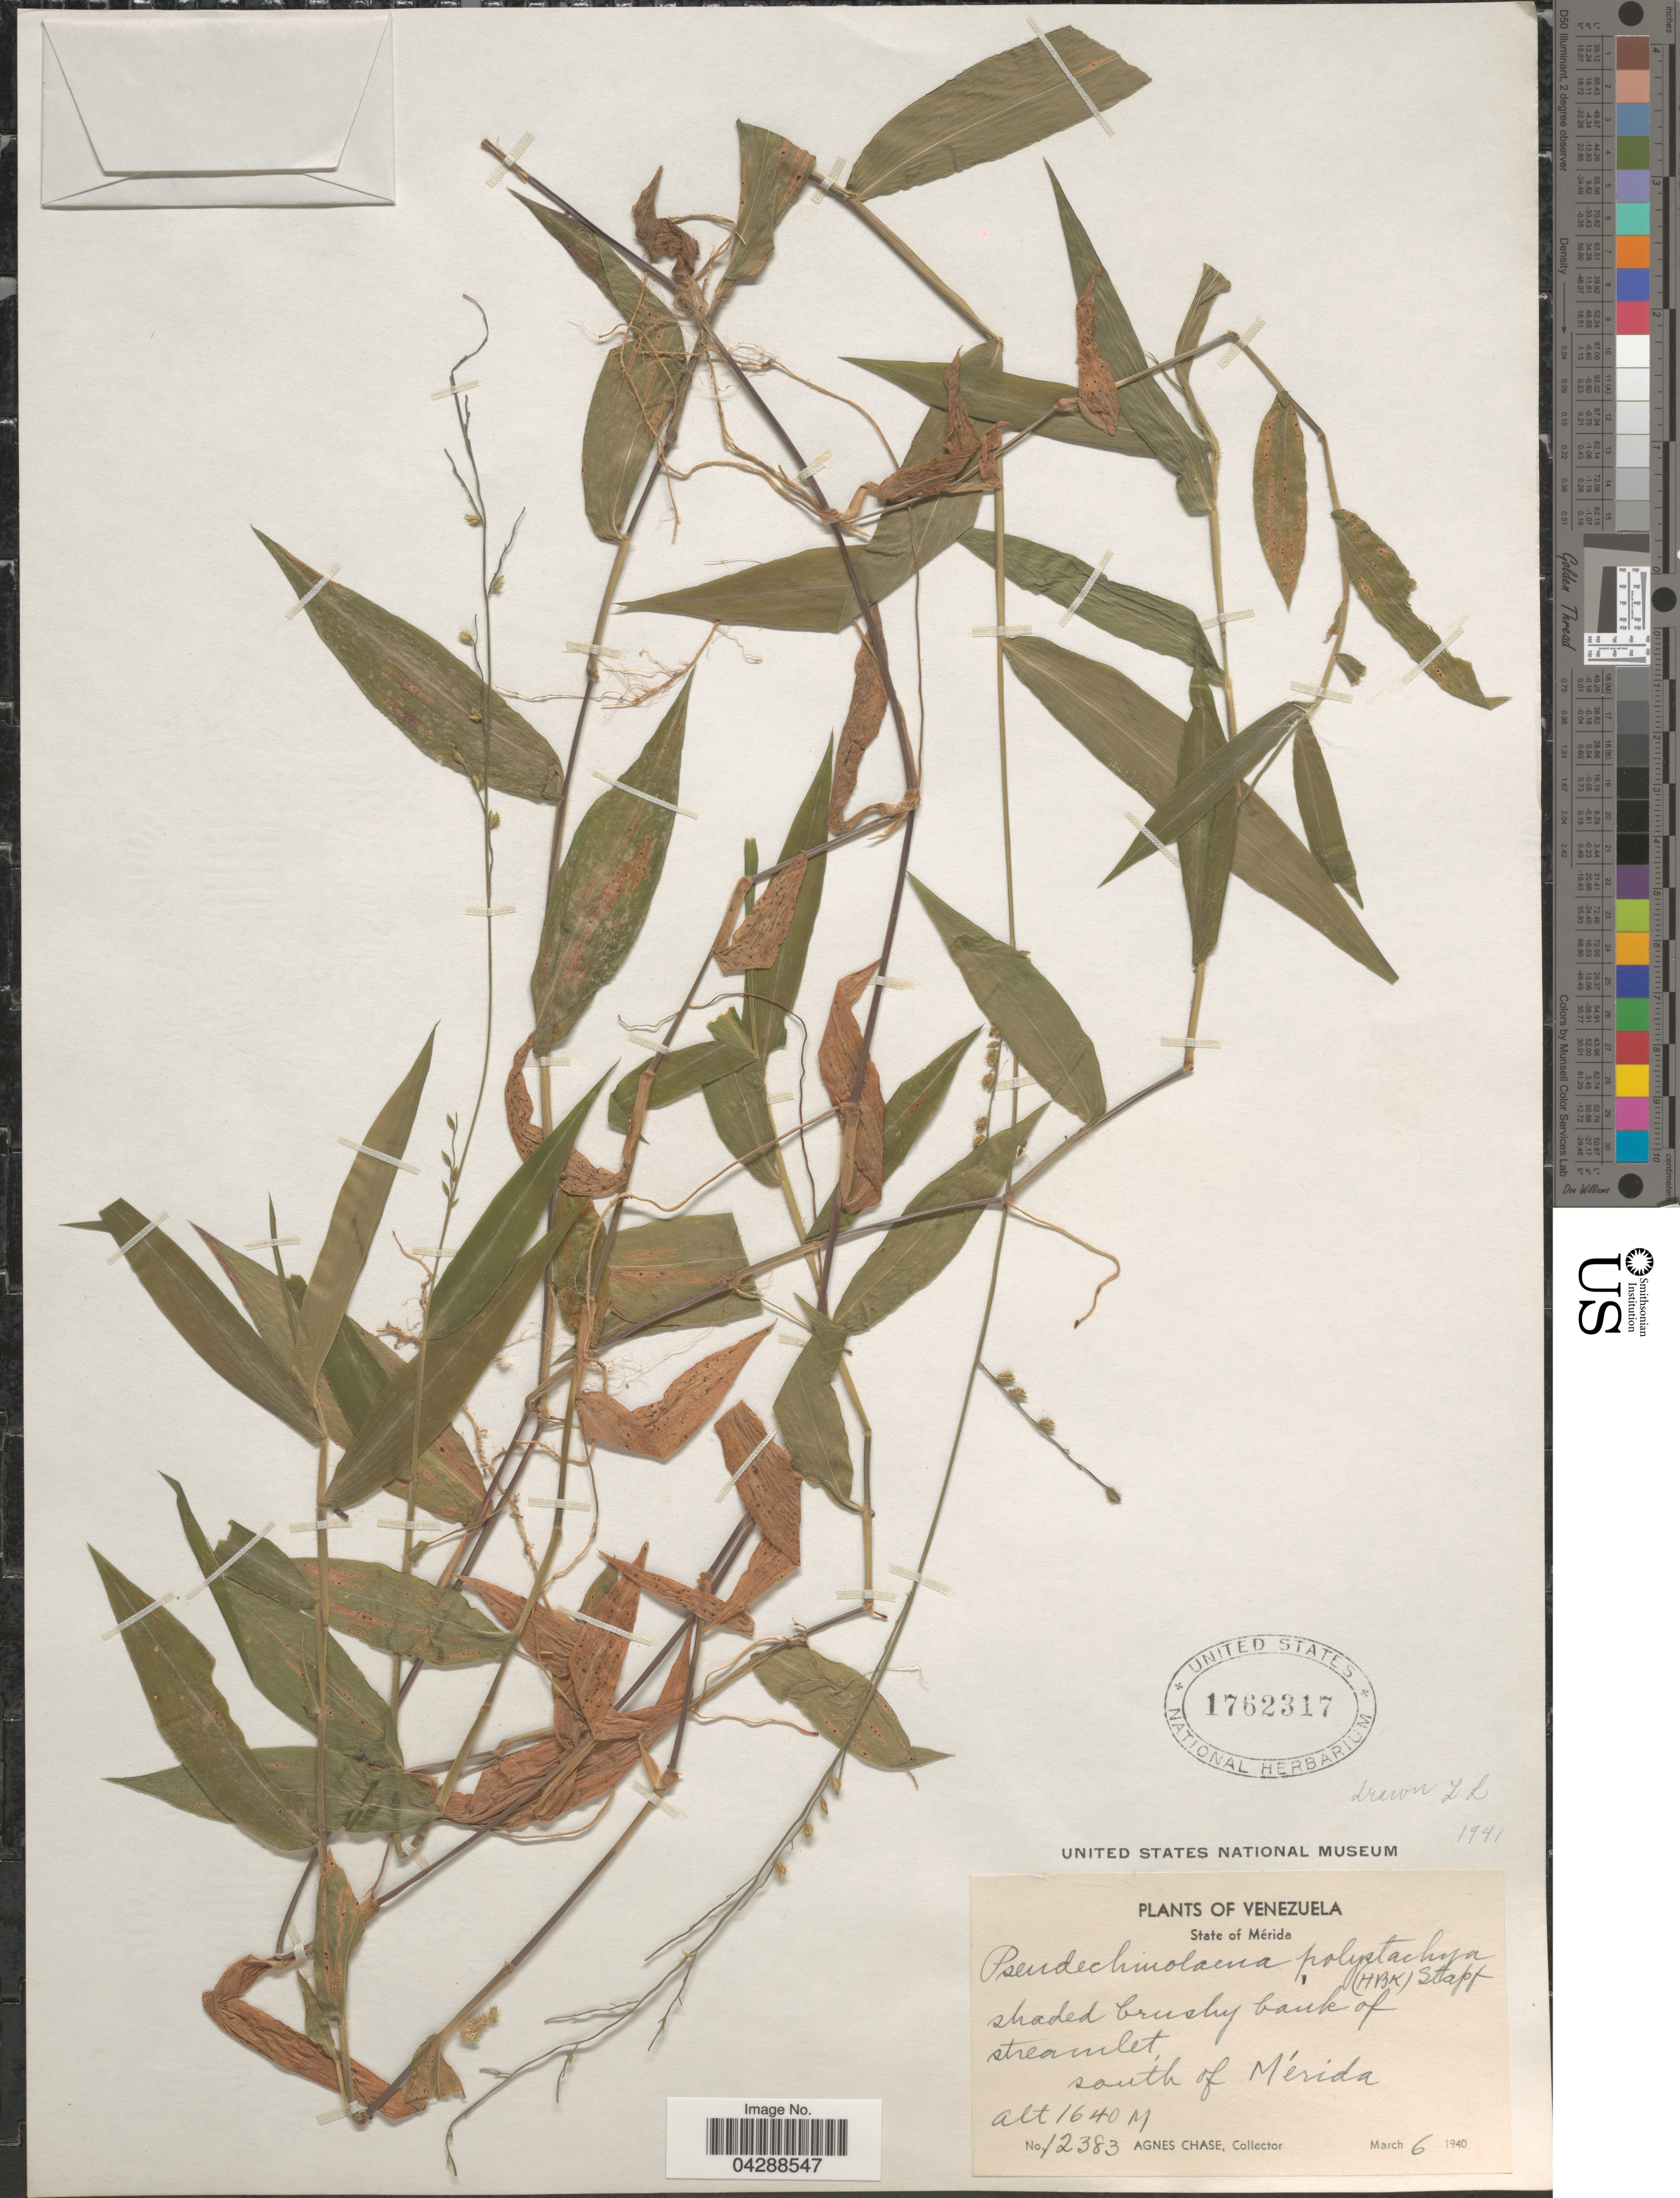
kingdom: Plantae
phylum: Tracheophyta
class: Liliopsida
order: Poales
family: Poaceae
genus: Pseudechinolaena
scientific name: Pseudechinolaena polystachya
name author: (Kunth) Stapf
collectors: A. Chase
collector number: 12383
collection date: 1940-03-06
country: Venezuela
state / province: Merida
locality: South of Mérida.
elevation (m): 1640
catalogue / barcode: US 1762317